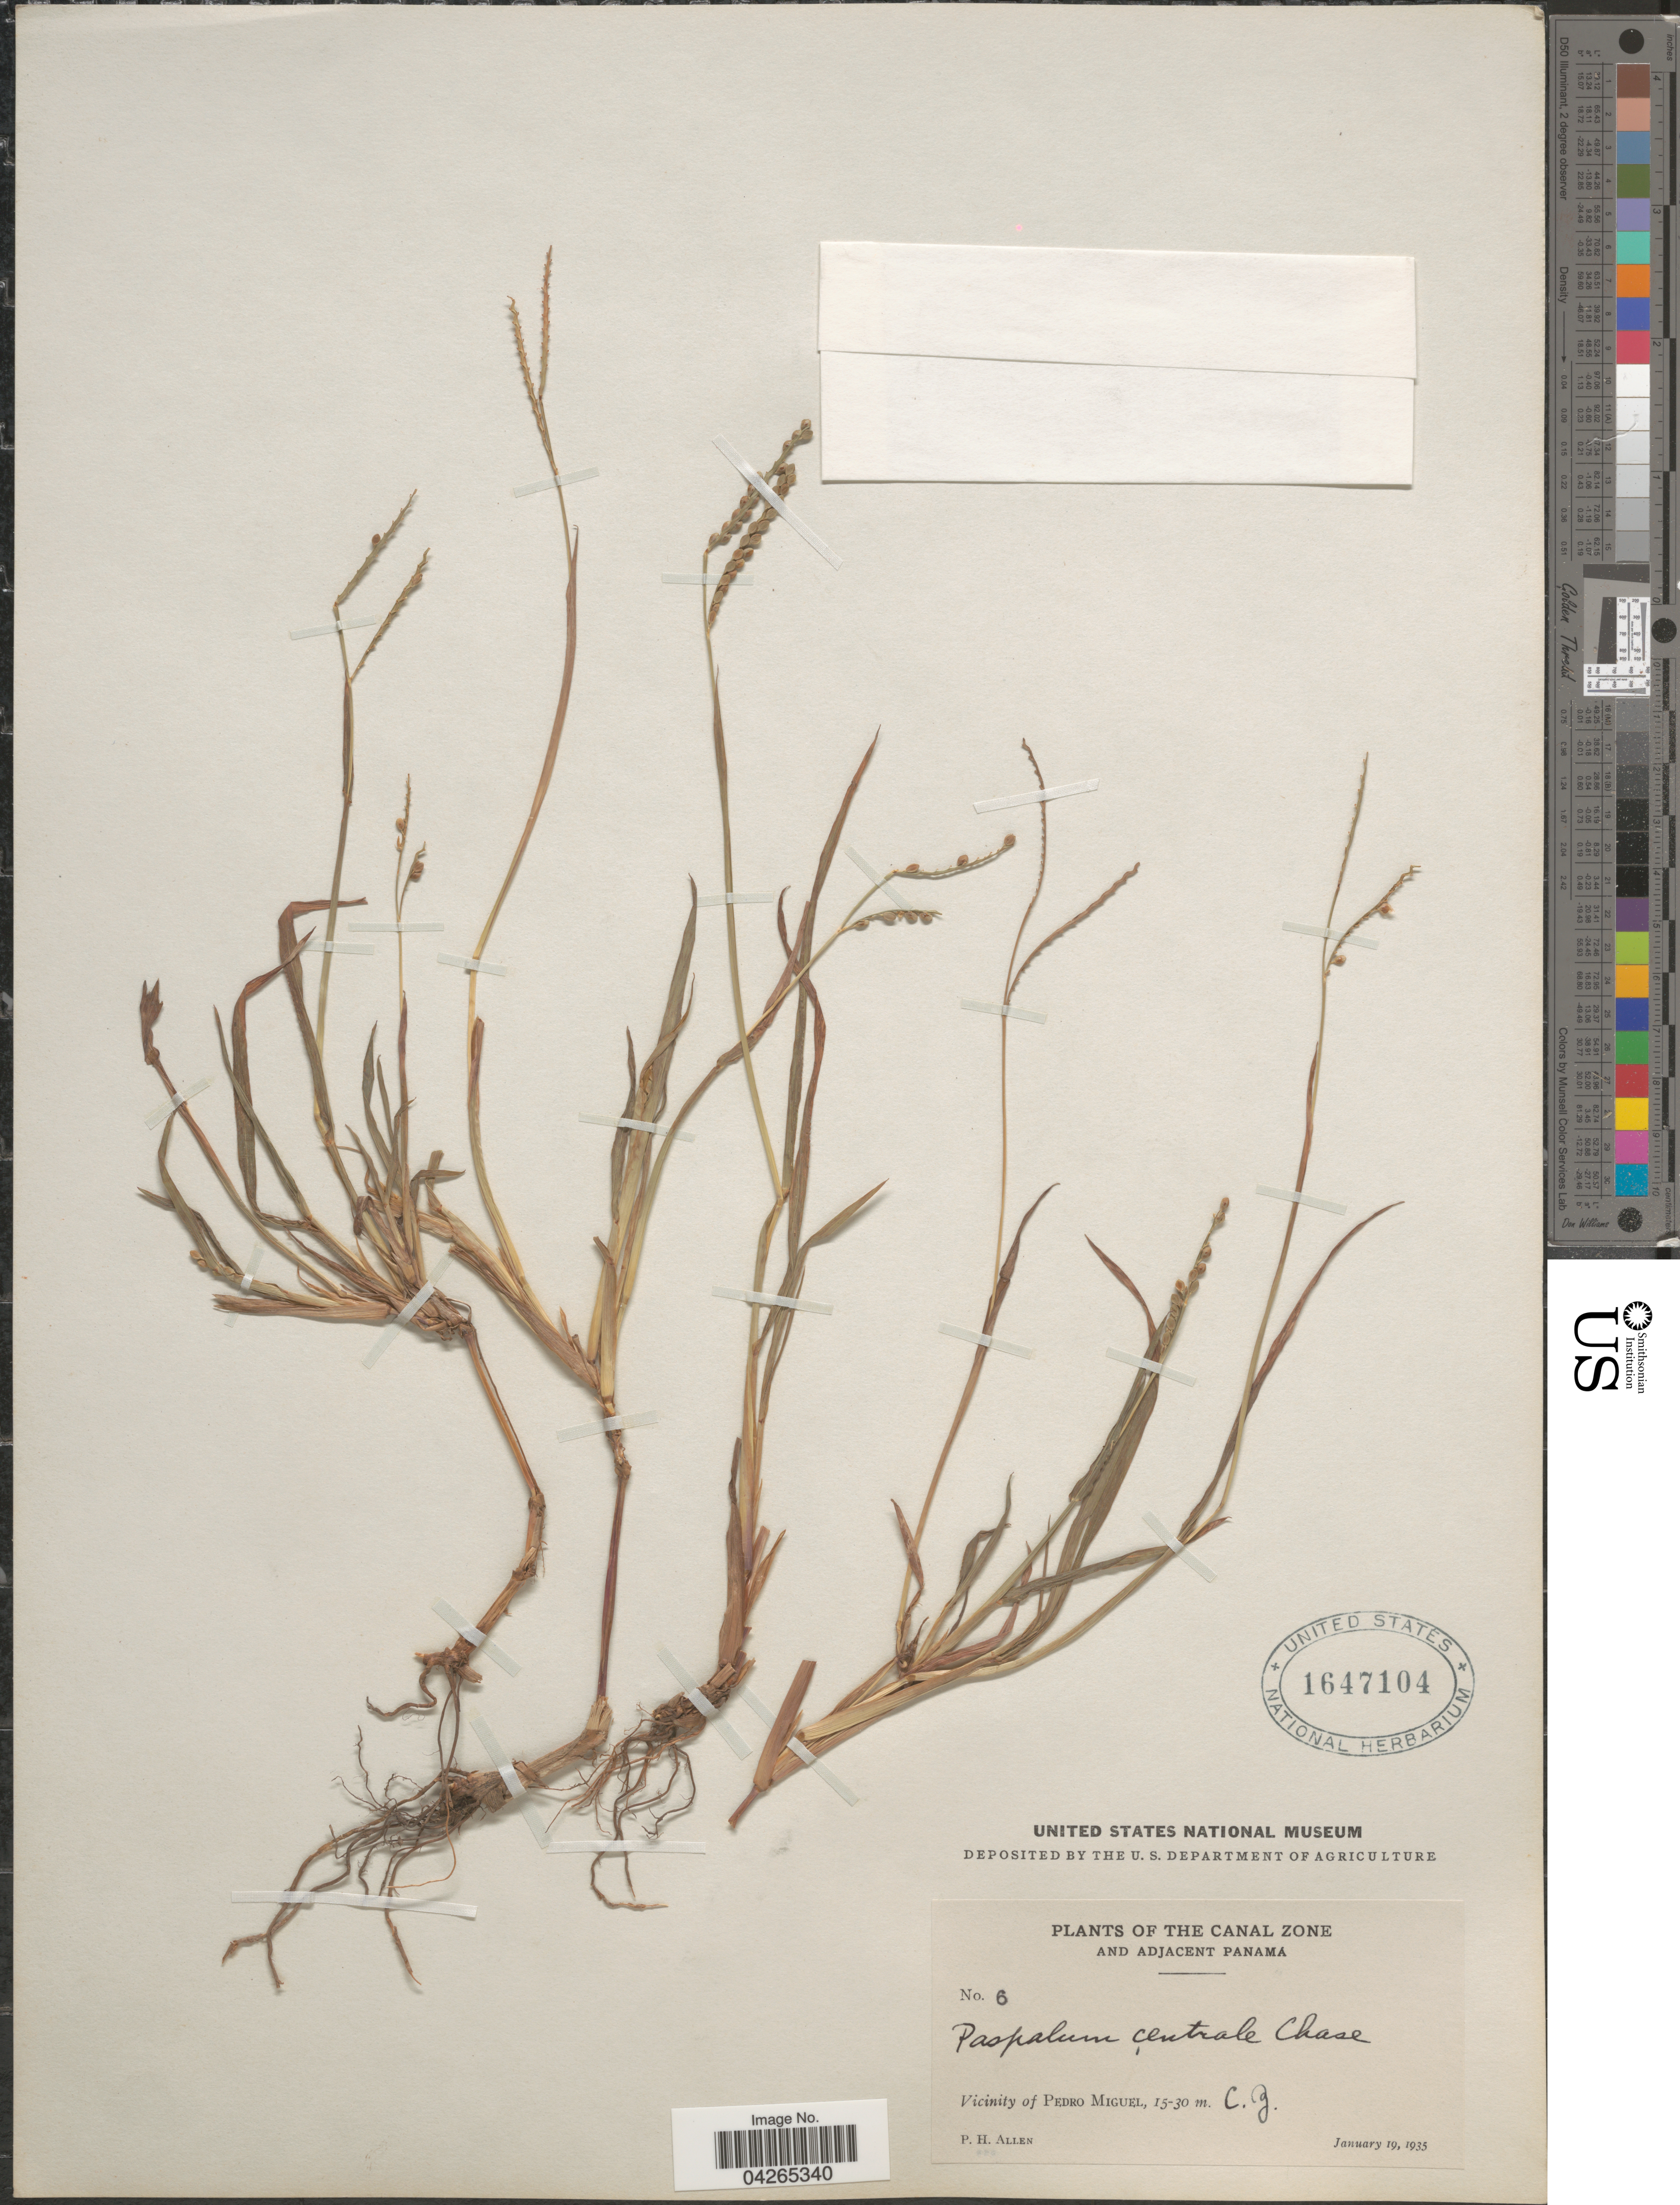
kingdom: Plantae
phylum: Tracheophyta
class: Liliopsida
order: Poales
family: Poaceae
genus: Paspalum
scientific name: Paspalum centrale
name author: Chase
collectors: P. H. Allen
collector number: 6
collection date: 1935-01-19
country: Panama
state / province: Colón / Panamá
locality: The Canal Zone and adjacent Panama. Vicinity of Pedro Miguel. C.Z.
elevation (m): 15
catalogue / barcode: US 1647104